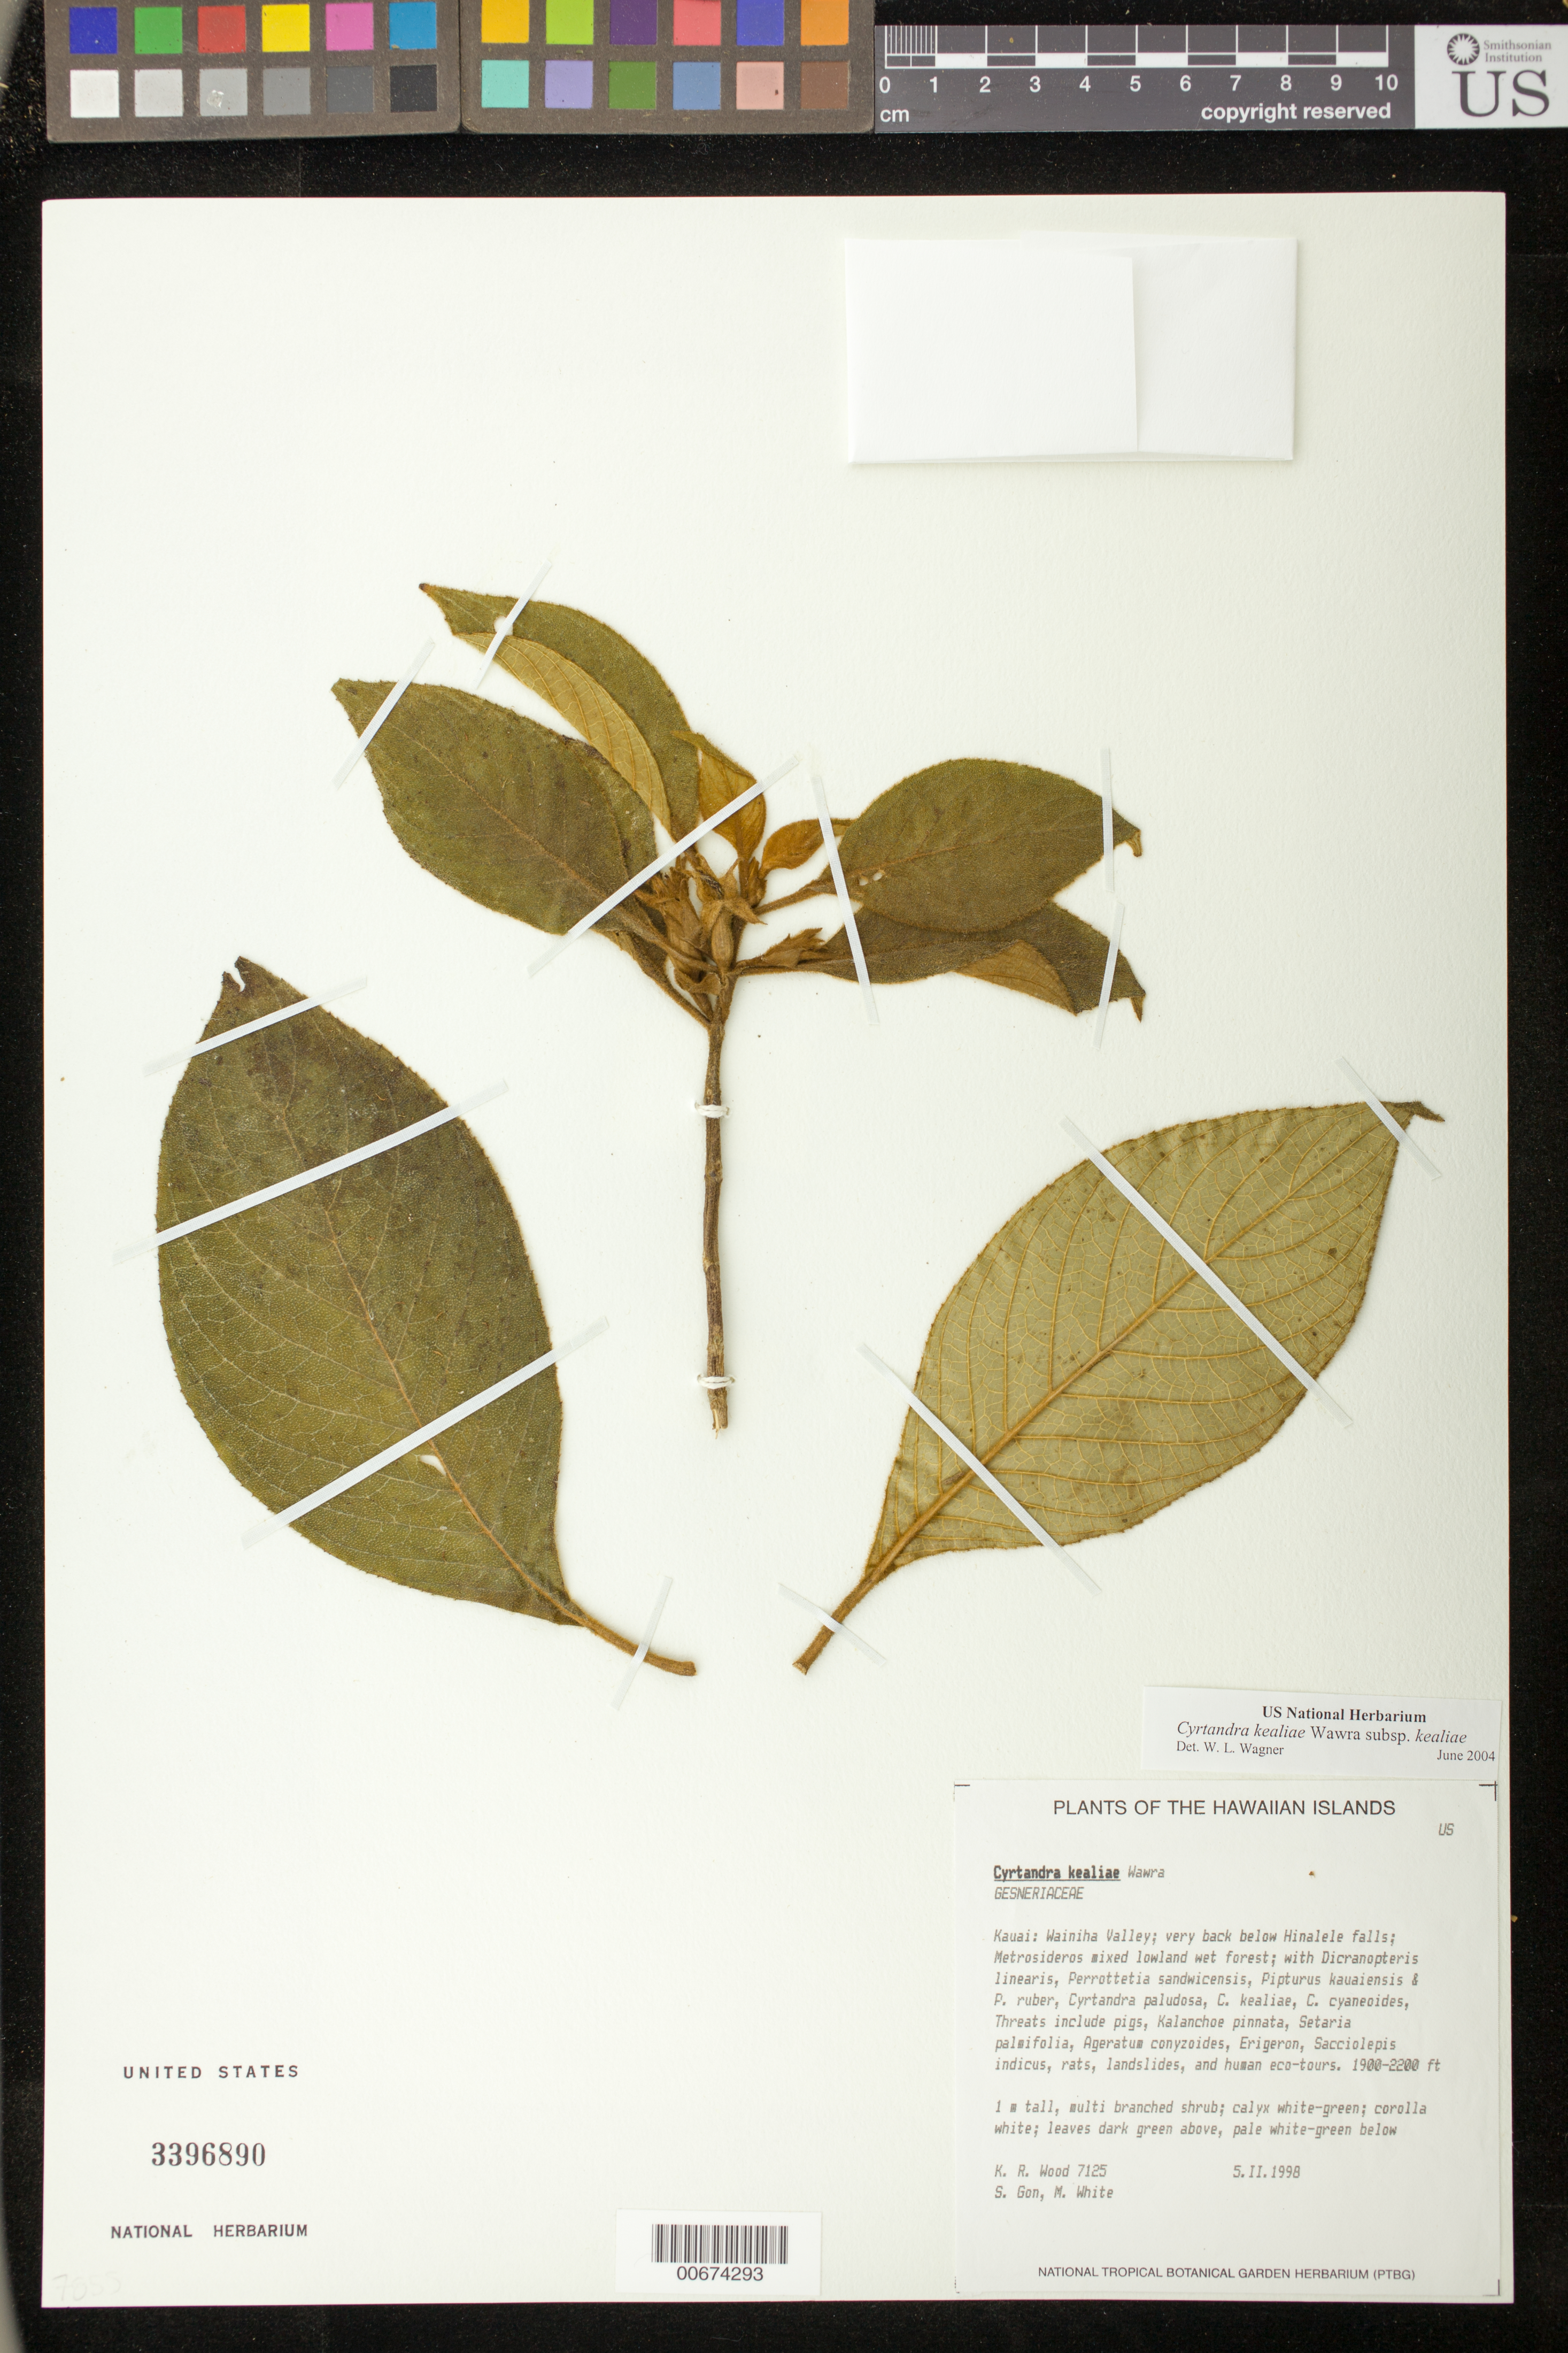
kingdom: Plantae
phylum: Tracheophyta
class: Magnoliopsida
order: Lamiales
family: Gesneriaceae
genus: Cyrtandra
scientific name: Cyrtandra kealiae subsp. kealiae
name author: Wawra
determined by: Wagner, W. L., (BOT), Smithsonian Institution - National Museum of Natural History (UNITED STATES)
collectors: K. R. Wood, S. Gon & M. White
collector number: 7125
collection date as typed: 5 Feb 1998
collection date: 1998-02-05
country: United States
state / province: Hawaii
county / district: Kauai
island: Kaua'i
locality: Wainiha Valley; very back below Hinalele falls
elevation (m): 579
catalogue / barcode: US 3396890